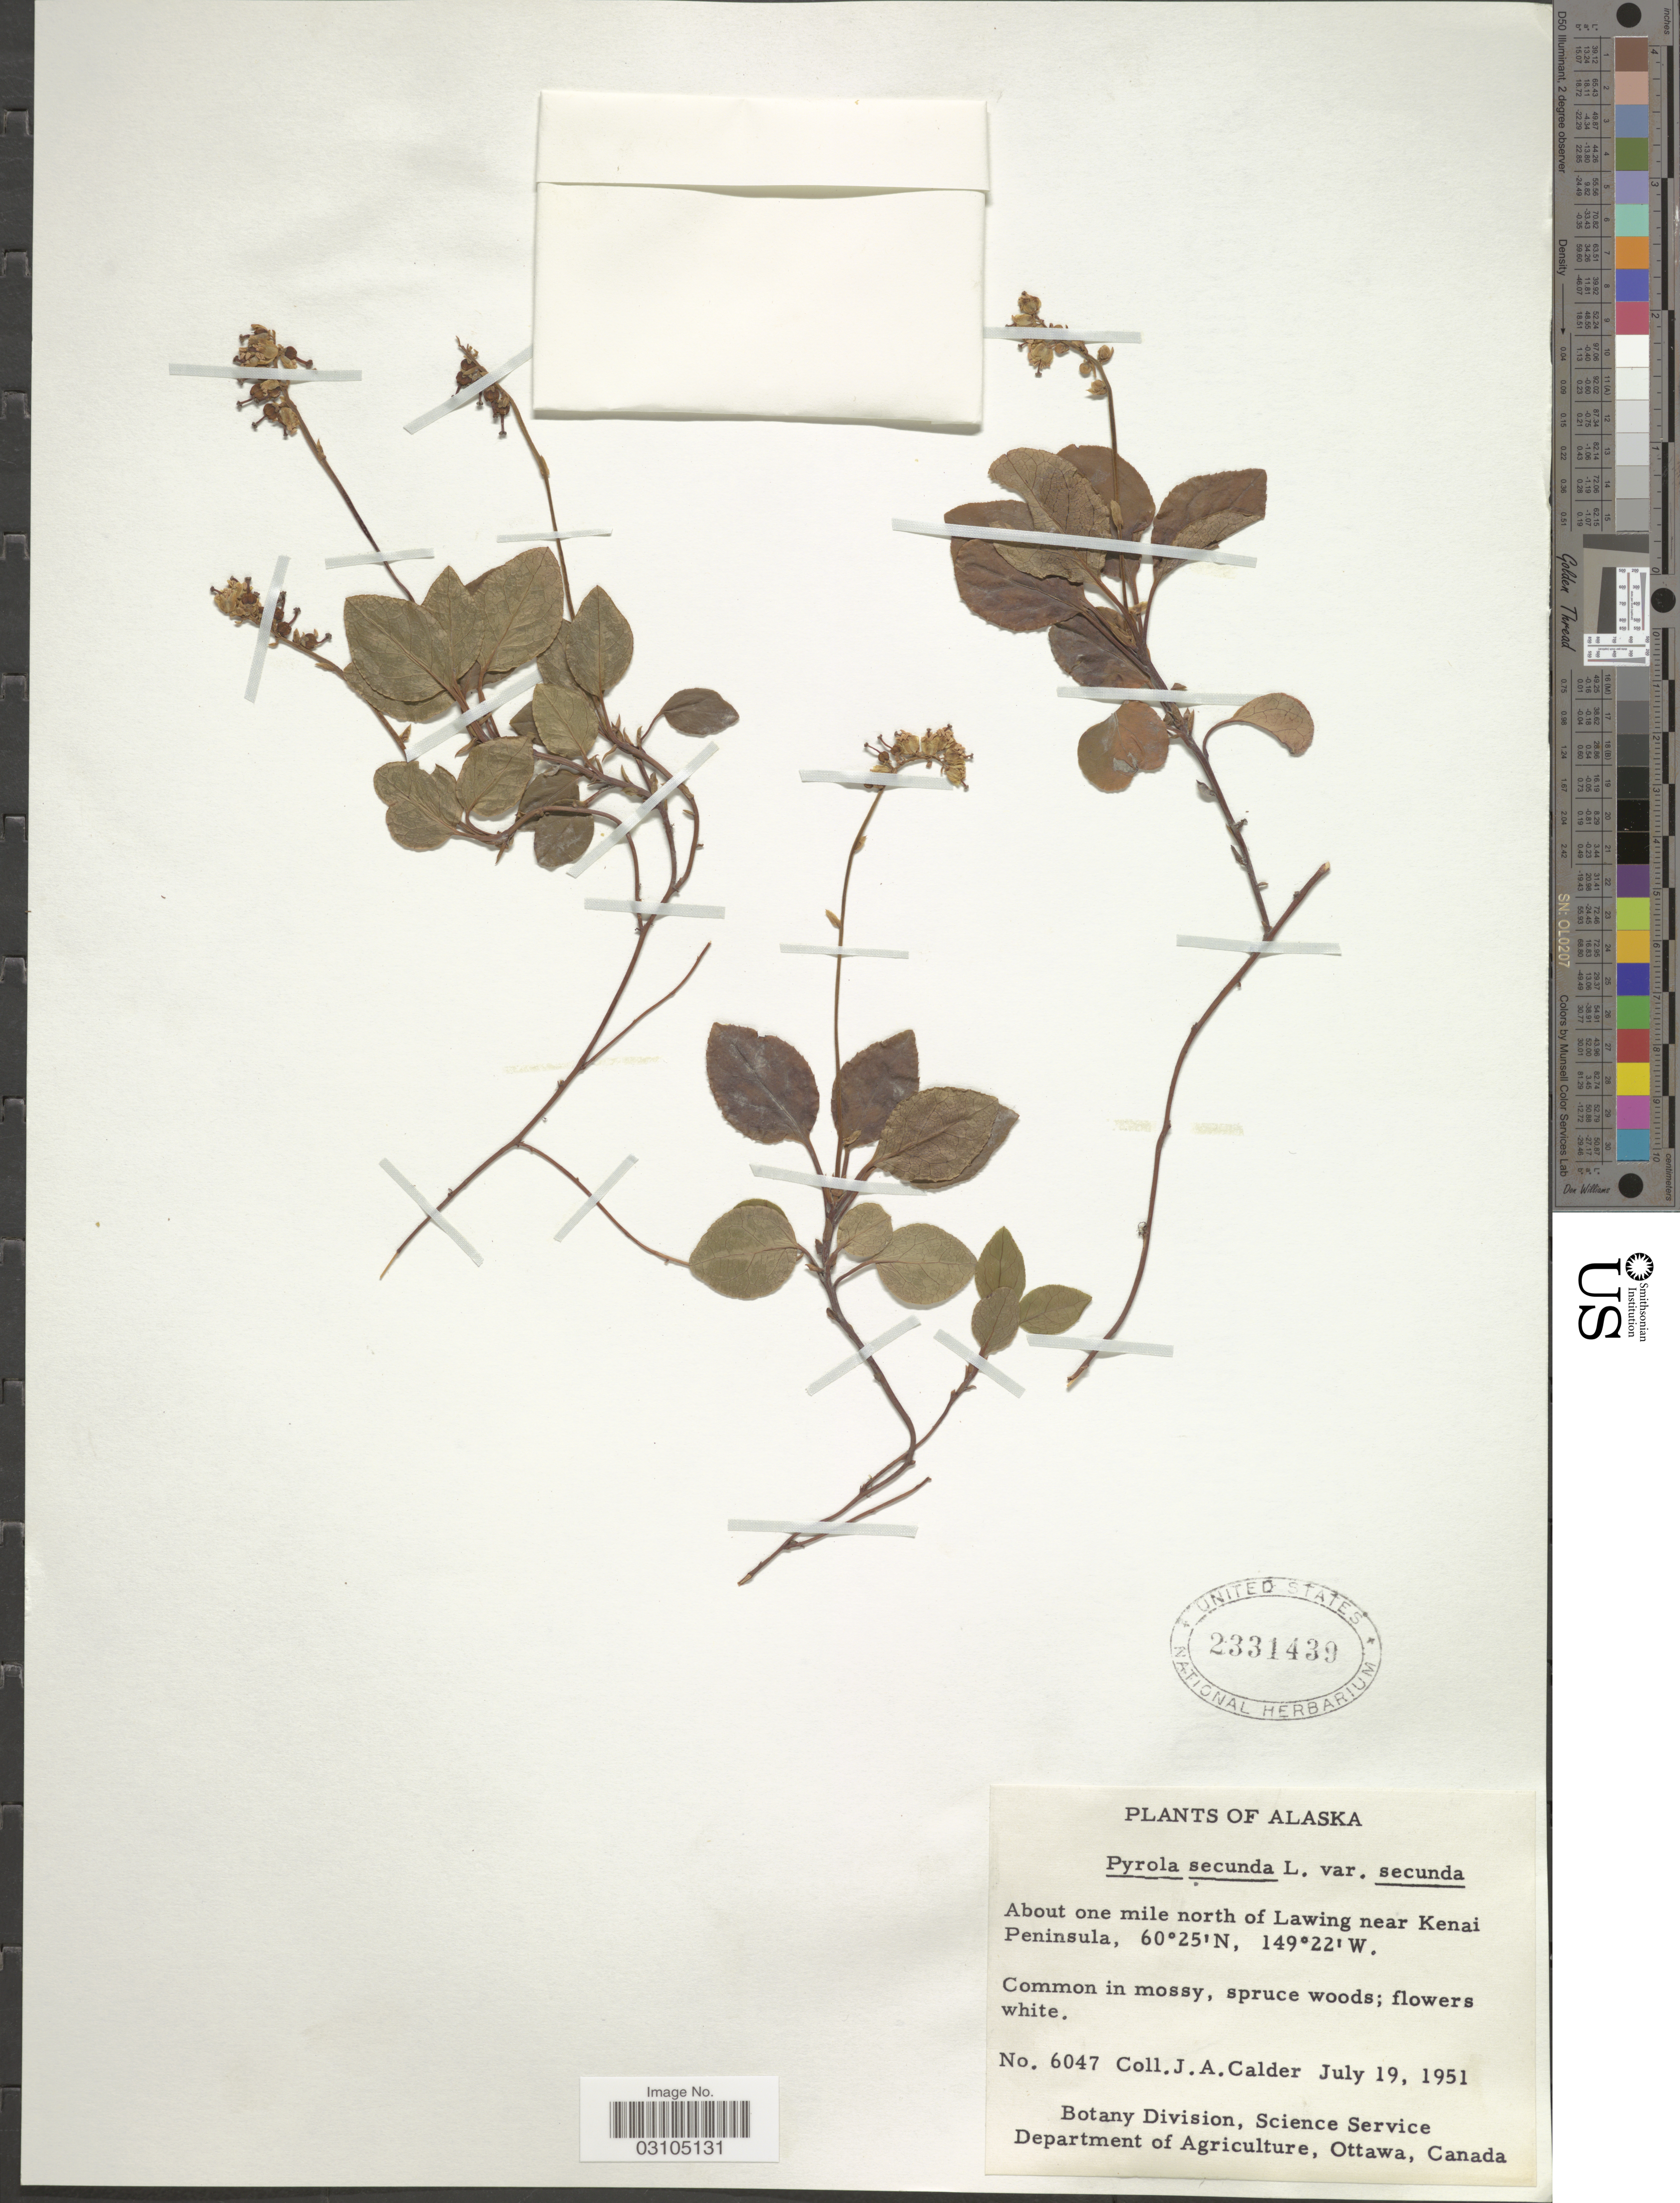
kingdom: Plantae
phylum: Tracheophyta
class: Magnoliopsida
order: Ericales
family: Ericaceae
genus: Orthilia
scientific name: Orthilia secunda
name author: (L.) House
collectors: J. A. Calder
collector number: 6047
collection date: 1951-07-19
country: United States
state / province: Alaska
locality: About one mile north of Lawing near Kenai Peninsula.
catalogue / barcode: US 2331439